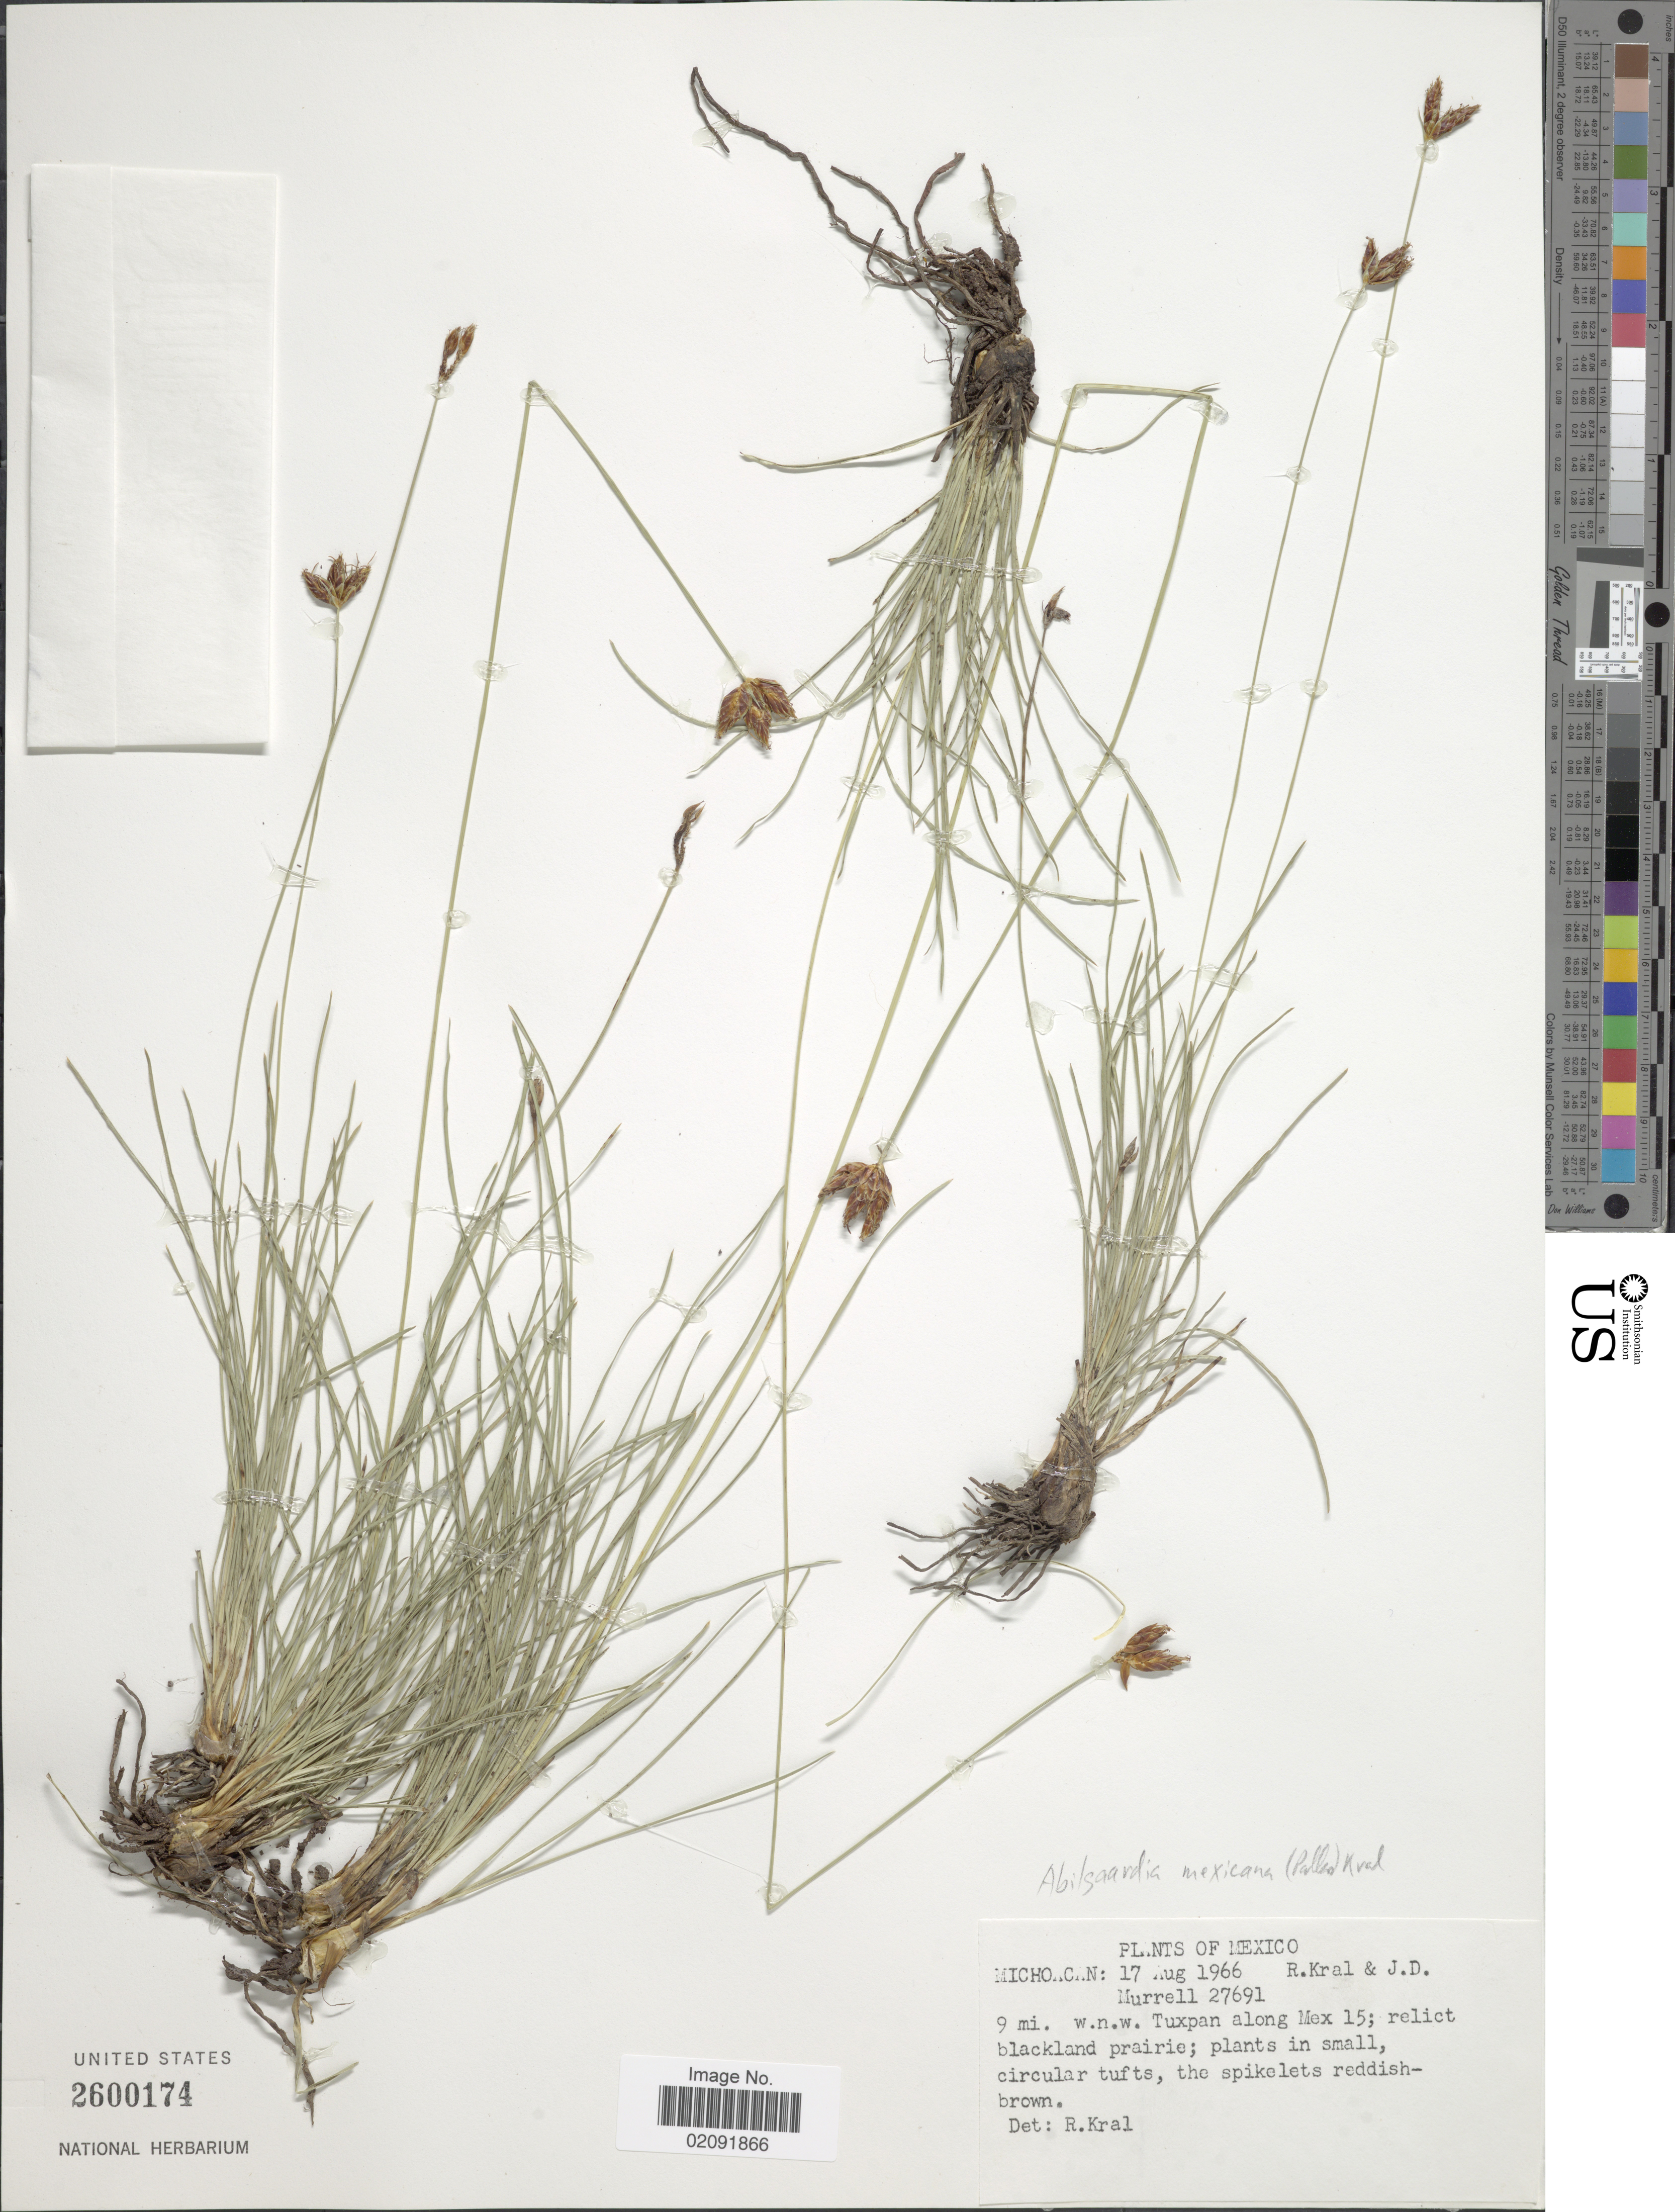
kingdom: Plantae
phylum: Tracheophyta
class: Liliopsida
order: Poales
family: Cyperaceae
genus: Abildgaardia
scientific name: Abildgaardia mexicana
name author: (Palla) Kral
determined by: Strong, Mark T., (BOT), Smithsonian Institution - National Museum of Natural History (UNITED STATES)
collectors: R. Kral & J. Murrell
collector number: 27691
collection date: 1966-08-17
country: Mexico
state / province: Michoacán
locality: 9 mi w.n.w. Tuxpan along Mex. 15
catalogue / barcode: US 2600174